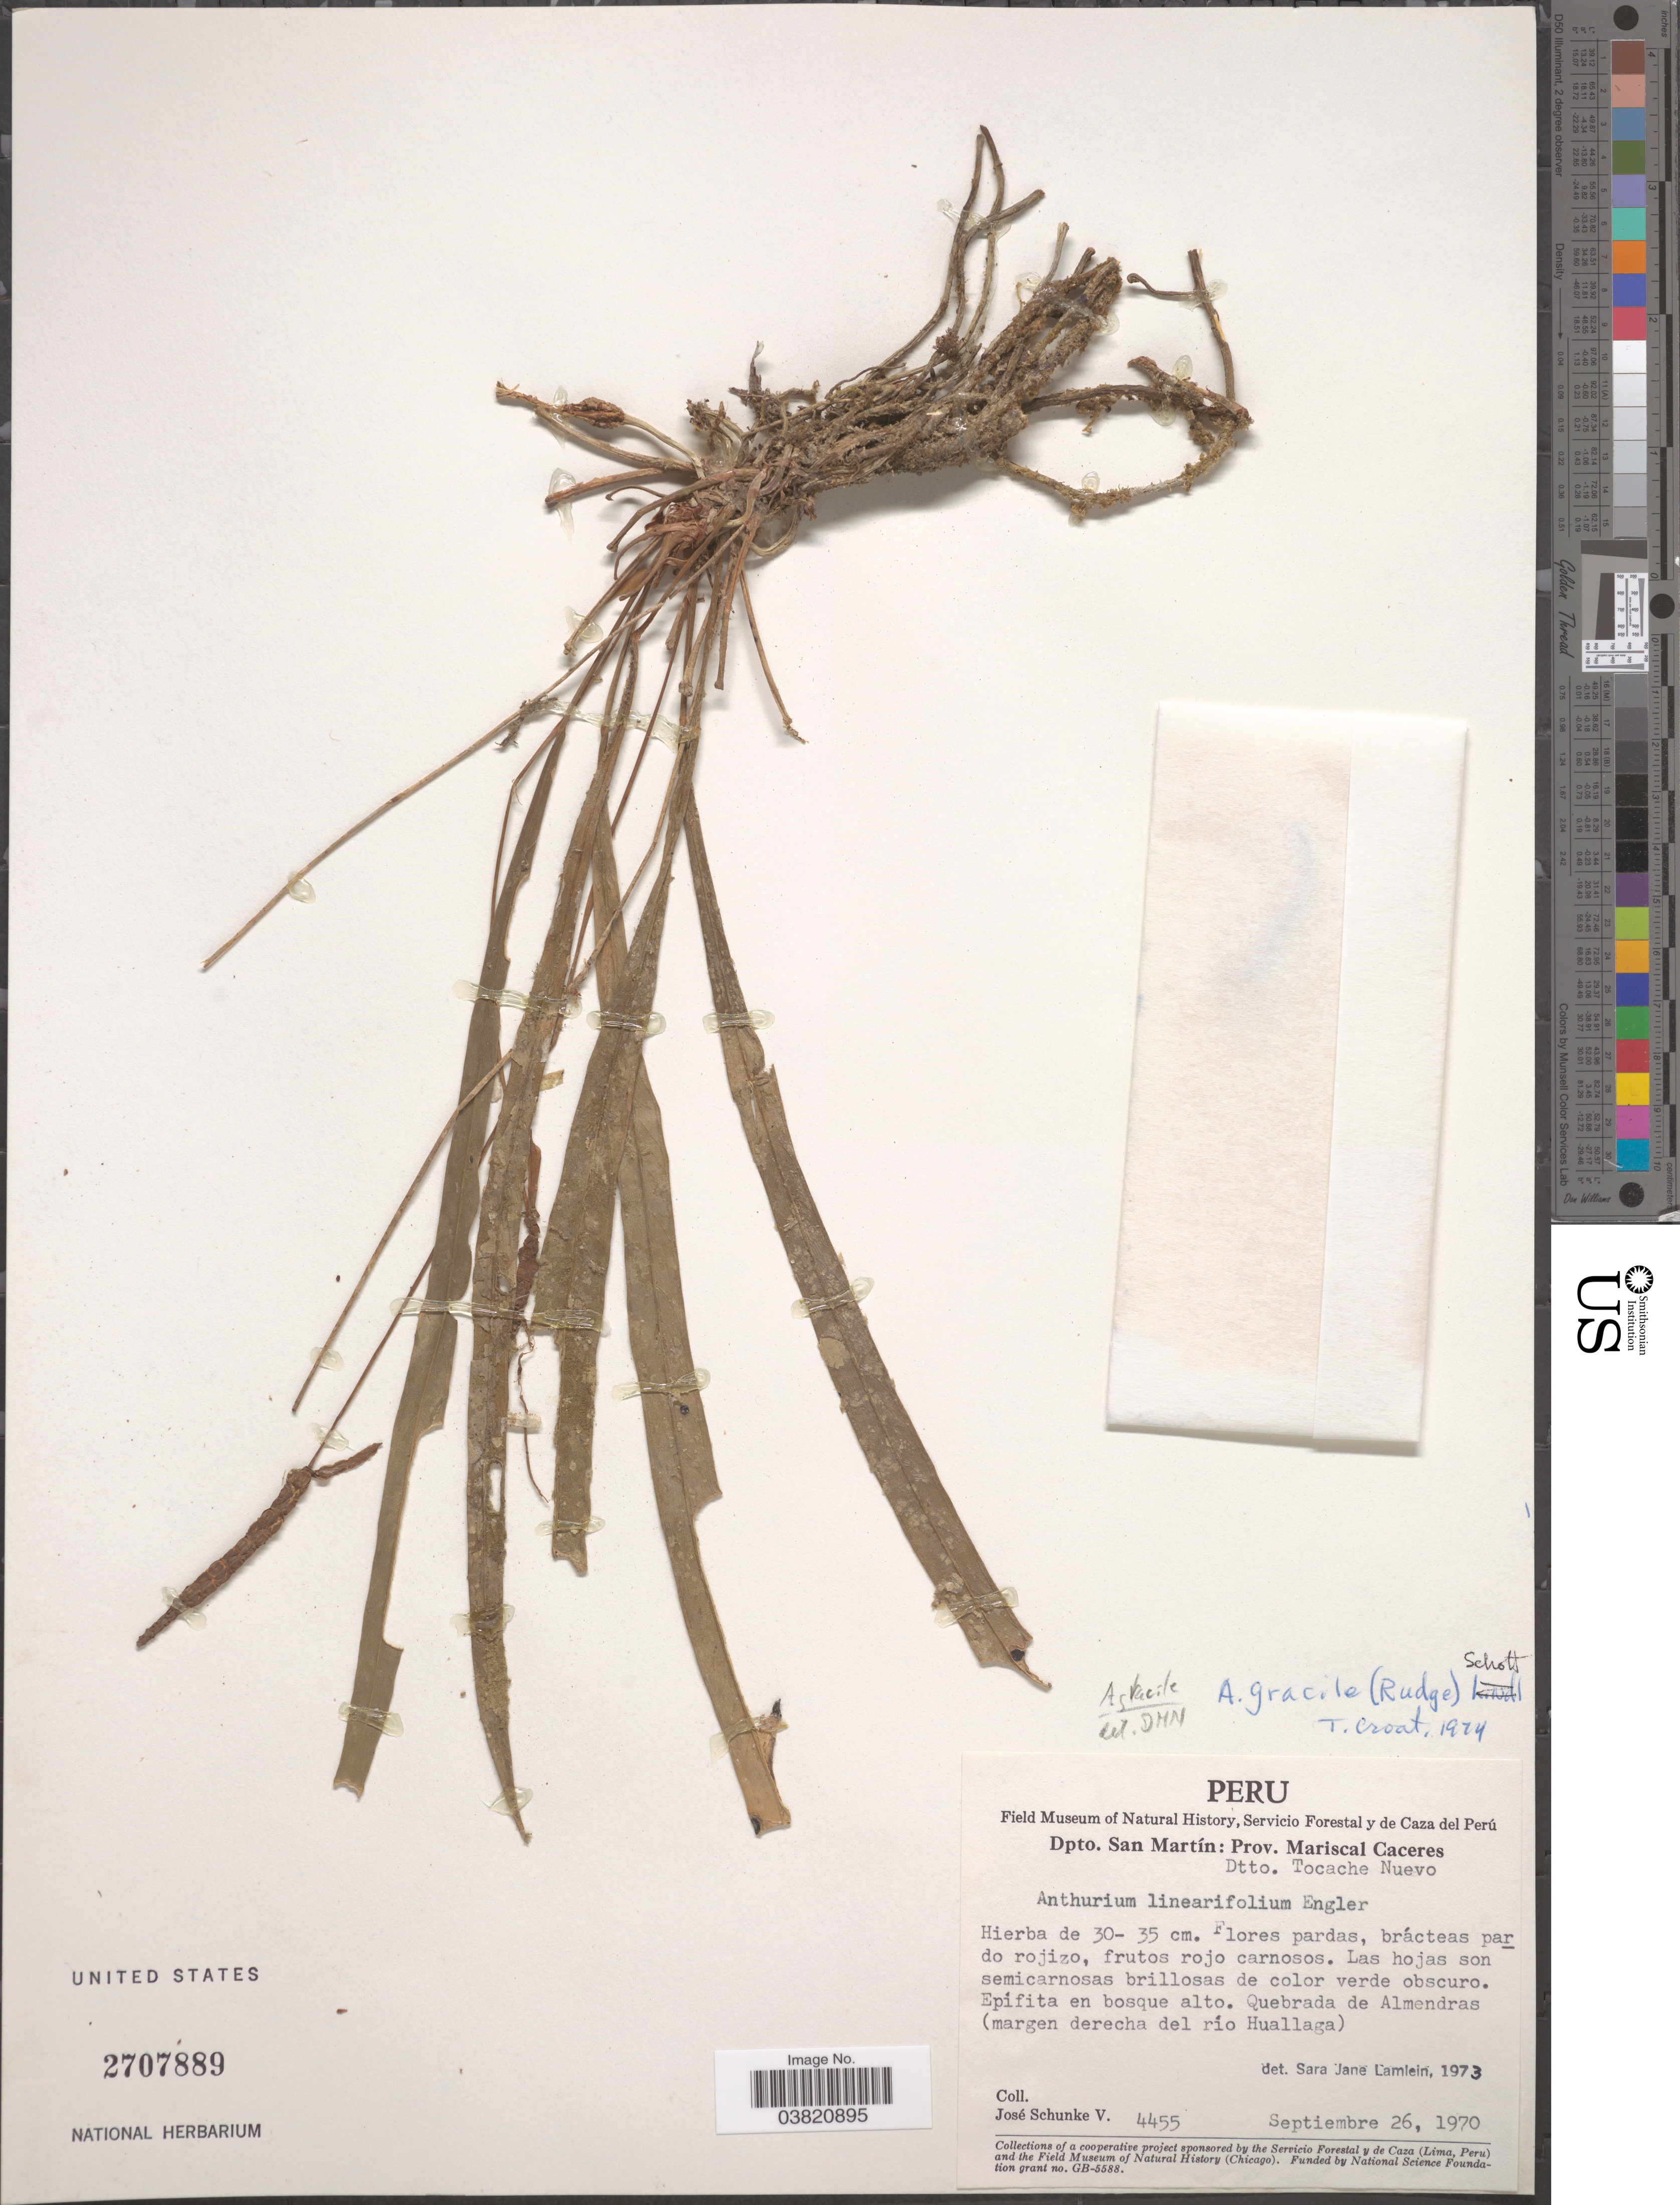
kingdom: Plantae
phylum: Tracheophyta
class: Liliopsida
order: Alismatales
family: Araceae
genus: Anthurium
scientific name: Anthurium gracile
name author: (Rudge) Schott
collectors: J. Schunke Vigo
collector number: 4455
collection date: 1970-09-26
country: Peru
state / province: San Martín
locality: Dpto. San Martín: Prov. Mariscal Caceres. Dtto. Tocache Nuevo. Quebrada de Almendras (margen derecha del río Huallaga).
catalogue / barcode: US 2707889